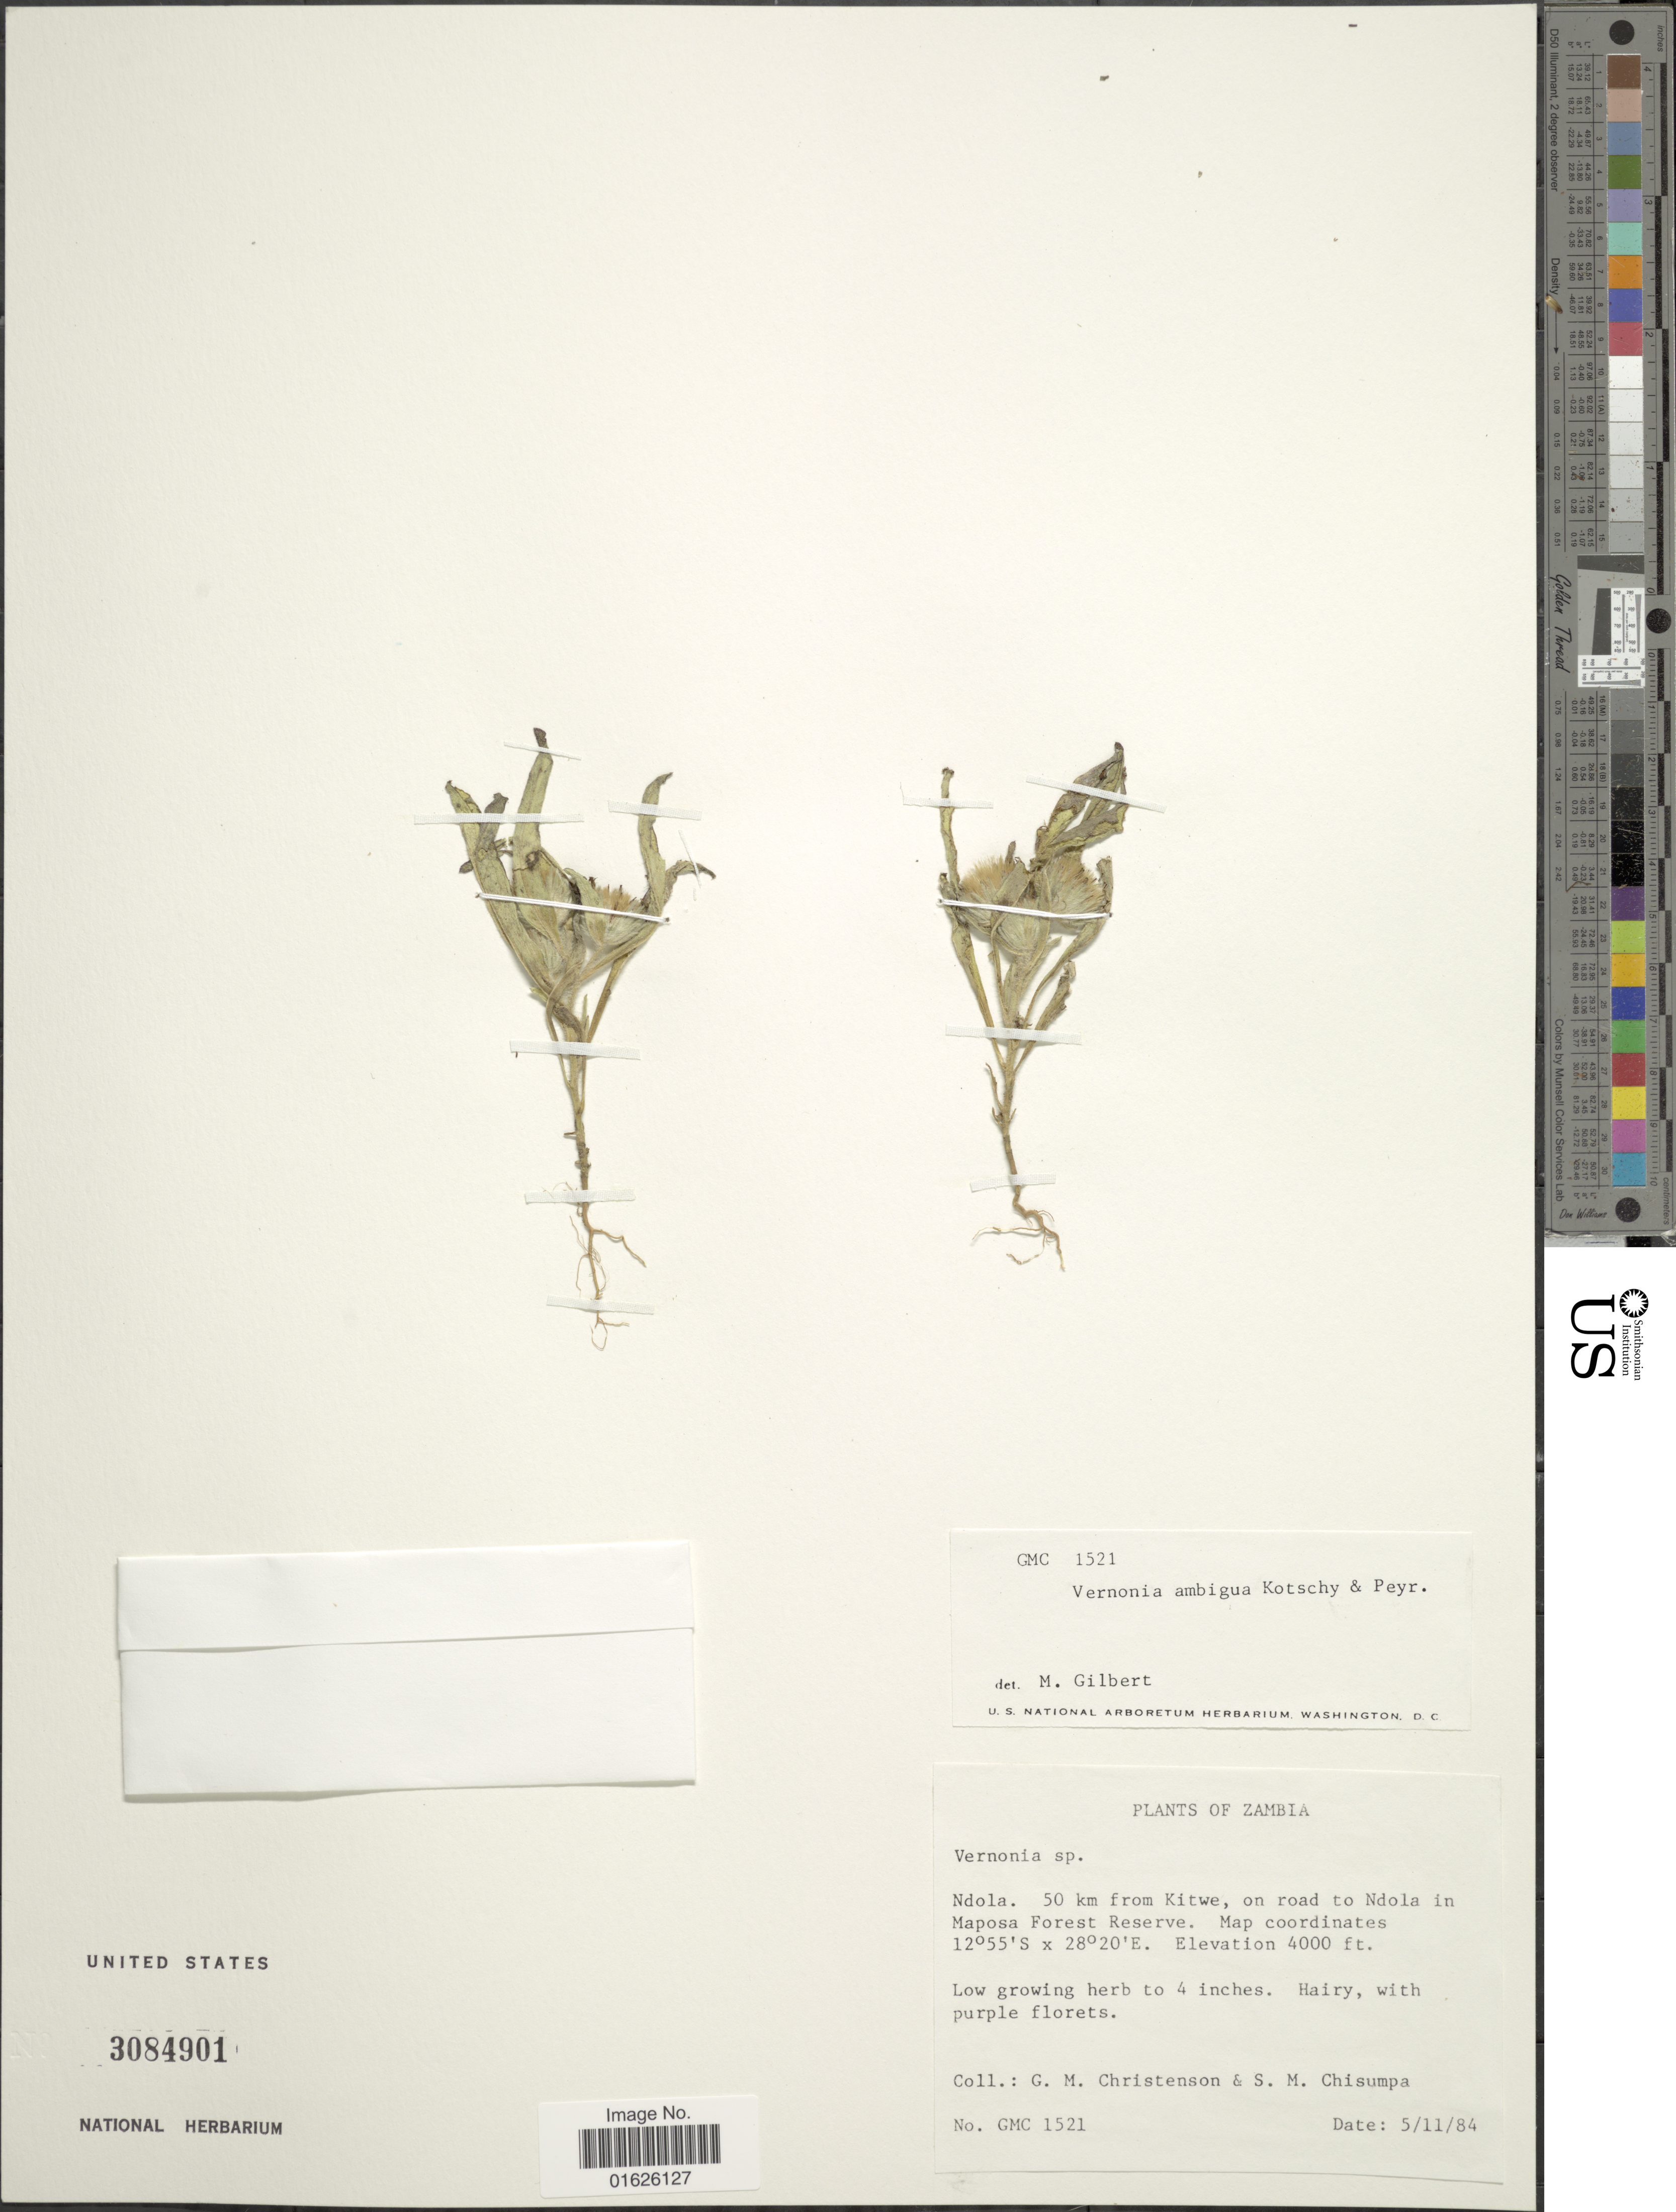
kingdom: Plantae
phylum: Tracheophyta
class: Magnoliopsida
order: Asterales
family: Asteraceae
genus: Vernoniastrum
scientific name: Vernoniastrum ambiguum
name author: (Kotschy & Peyr.) H. Rob.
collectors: G. Christenson & S. Chisumpa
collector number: GMC 1521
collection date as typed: Transcribed d/m/y: 11/5/84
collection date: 1984-05-11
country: Zambia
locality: Ndola, 50 km from Kitwe, on road to Ndola in Maposa Forest Reserve.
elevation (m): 1219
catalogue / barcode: US 3084901